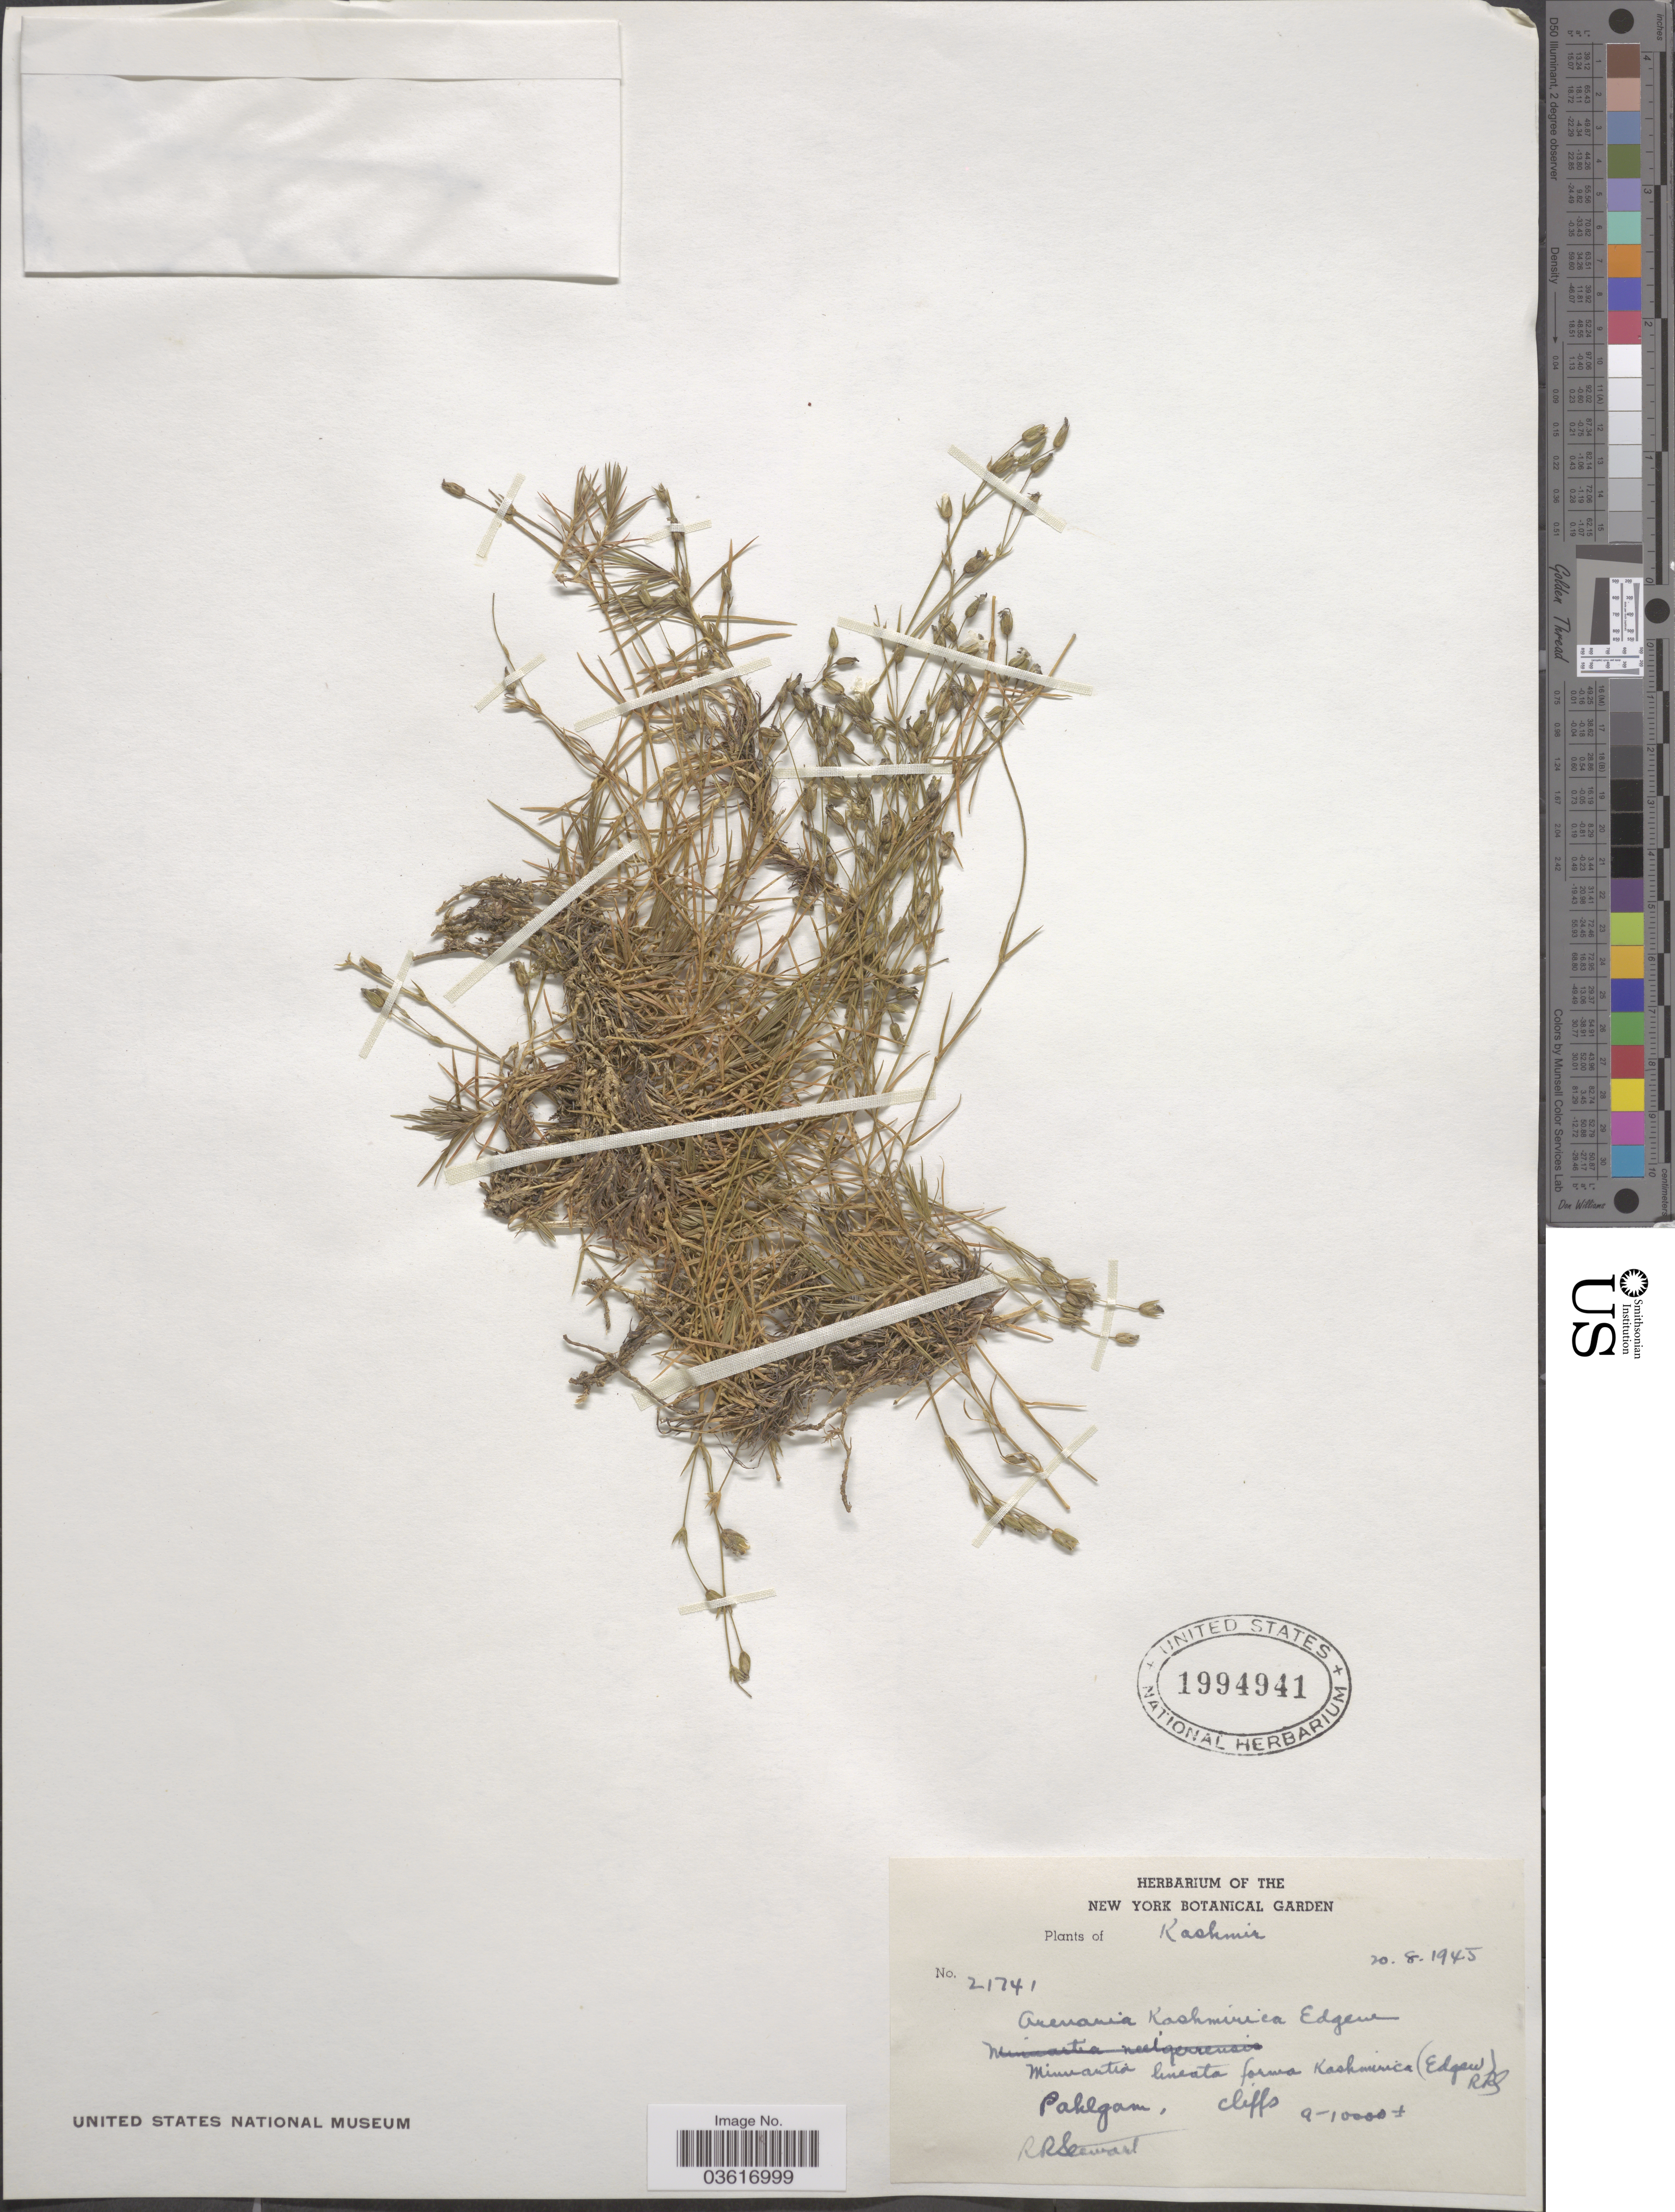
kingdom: Plantae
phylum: Tracheophyta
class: Magnoliopsida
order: Caryophyllales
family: Caryophyllaceae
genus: Minuartia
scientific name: Minuartia kashmirica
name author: (Edgew. & Hook. f.) Mattf.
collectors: R. Stewart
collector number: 21741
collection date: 1945-08-20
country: India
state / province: Jammu and Kashmir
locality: Kashmir Pahlgam.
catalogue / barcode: US 1994941